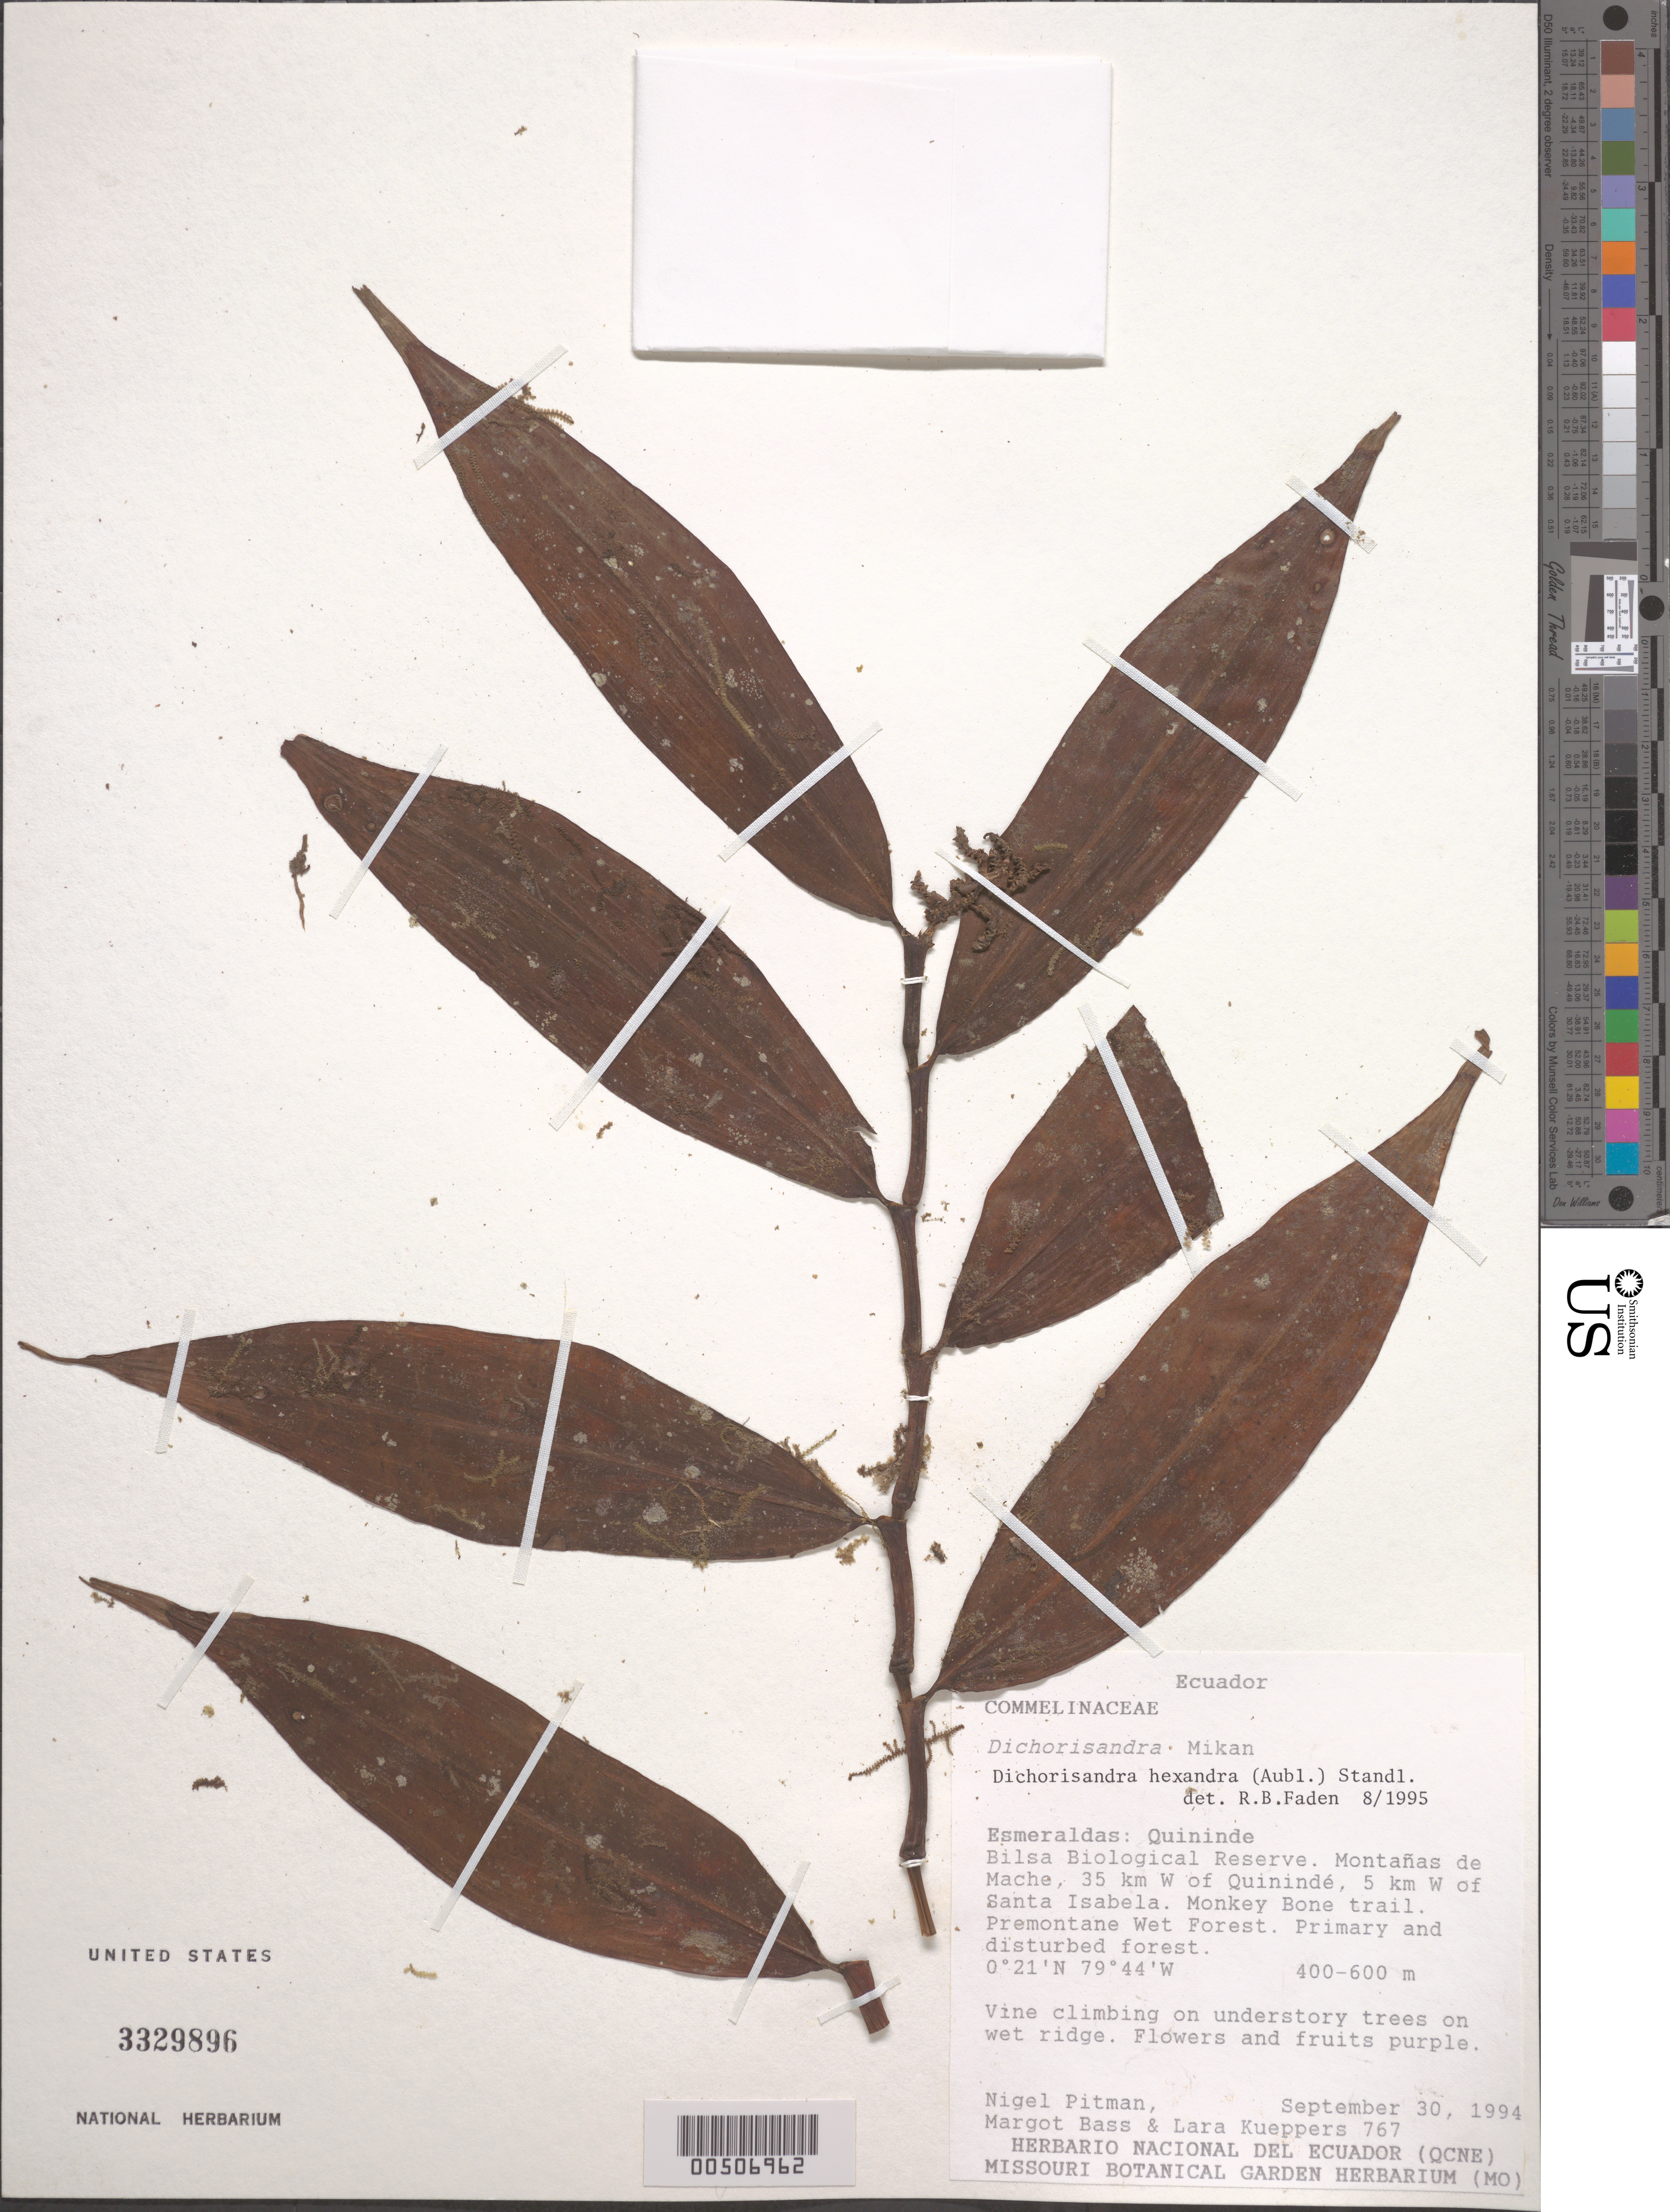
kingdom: Plantae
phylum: Tracheophyta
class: Liliopsida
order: Commelinales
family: Commelinaceae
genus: Dichorisandra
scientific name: Dichorisandra hexandra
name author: (Aubl.) Standl.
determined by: Faden, Robert B., (US), Smithsonian Institution - National Museum of Natural History (UNITED STATES)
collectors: N. Pitman, M. Bass & L. Kueppers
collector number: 767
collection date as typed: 30 Sep 1994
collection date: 1994-09-30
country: Ecuador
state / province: Esmeraldas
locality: Quininde, Bilsa Biological Reserve, W of Santa Isabela, monkey bOneTrail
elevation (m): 400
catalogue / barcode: US 3329896